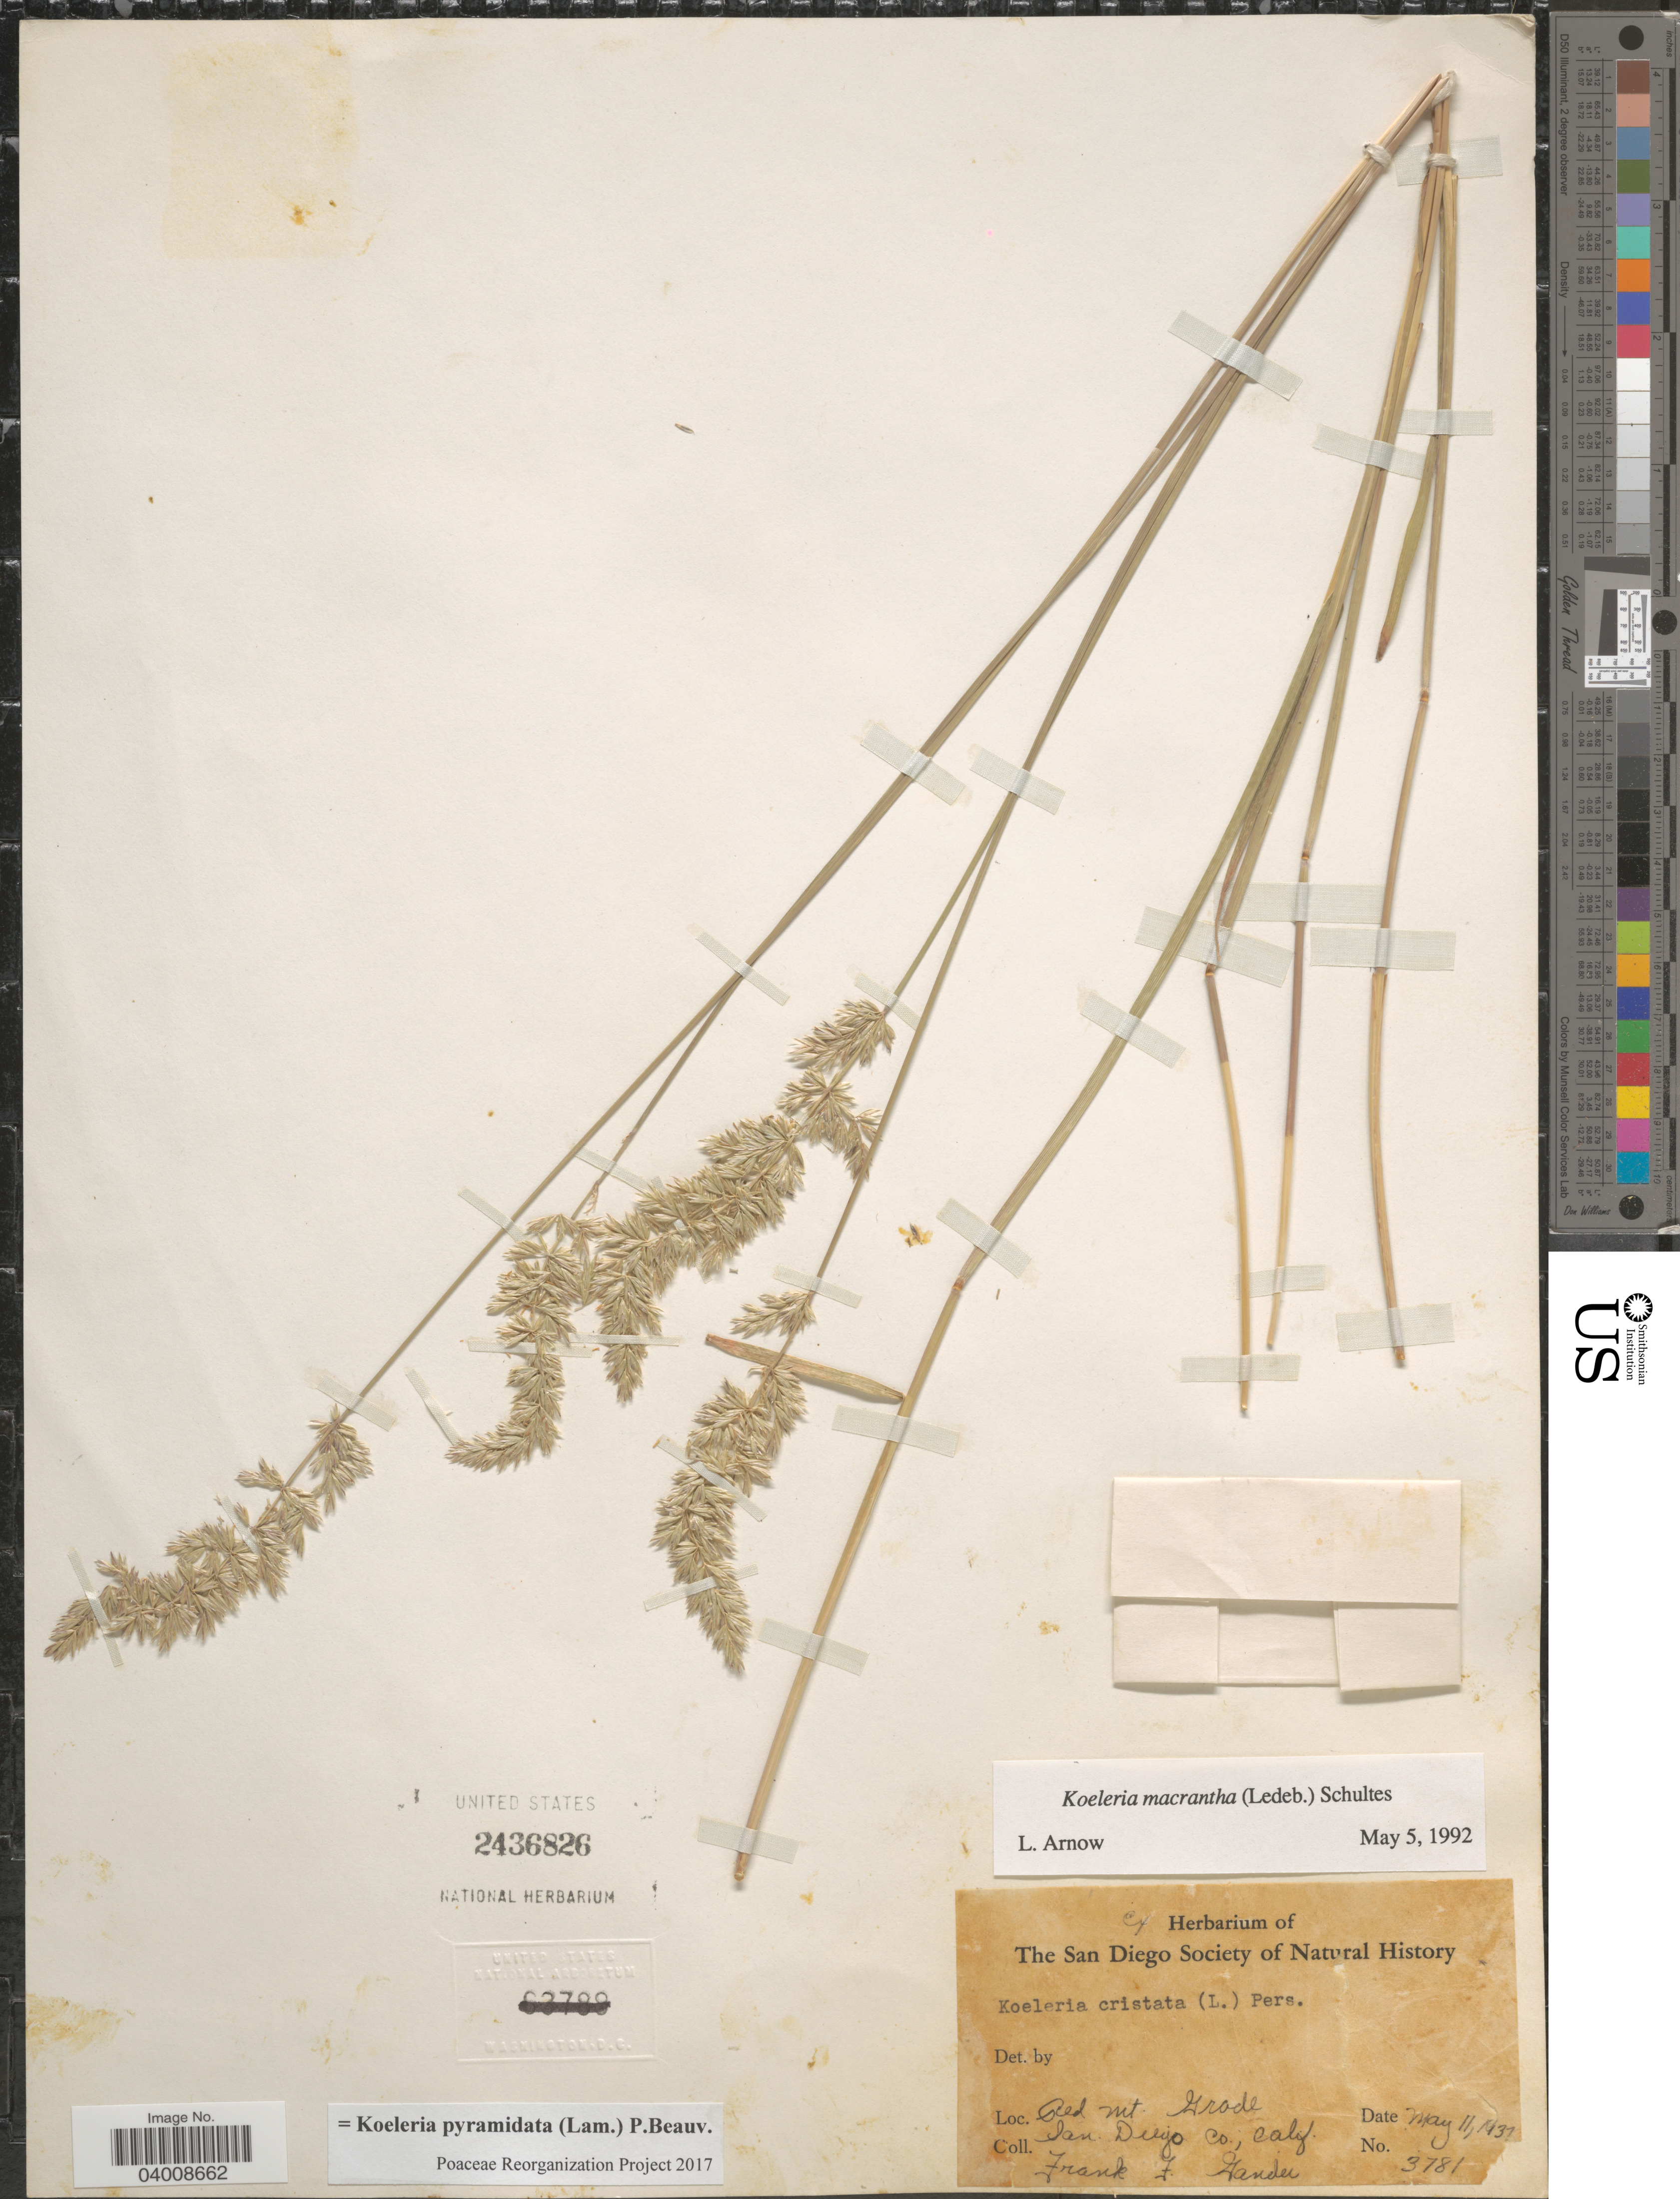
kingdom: Plantae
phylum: Tracheophyta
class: Liliopsida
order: Poales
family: Poaceae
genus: Koeleria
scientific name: Koeleria pyramidata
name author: (Lam.) P. Beauv.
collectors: F. Gander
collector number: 3781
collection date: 1931-05-11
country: United States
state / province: California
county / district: San Diego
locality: Red Mt. Grade. San Diego Co.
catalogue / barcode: US 2436826